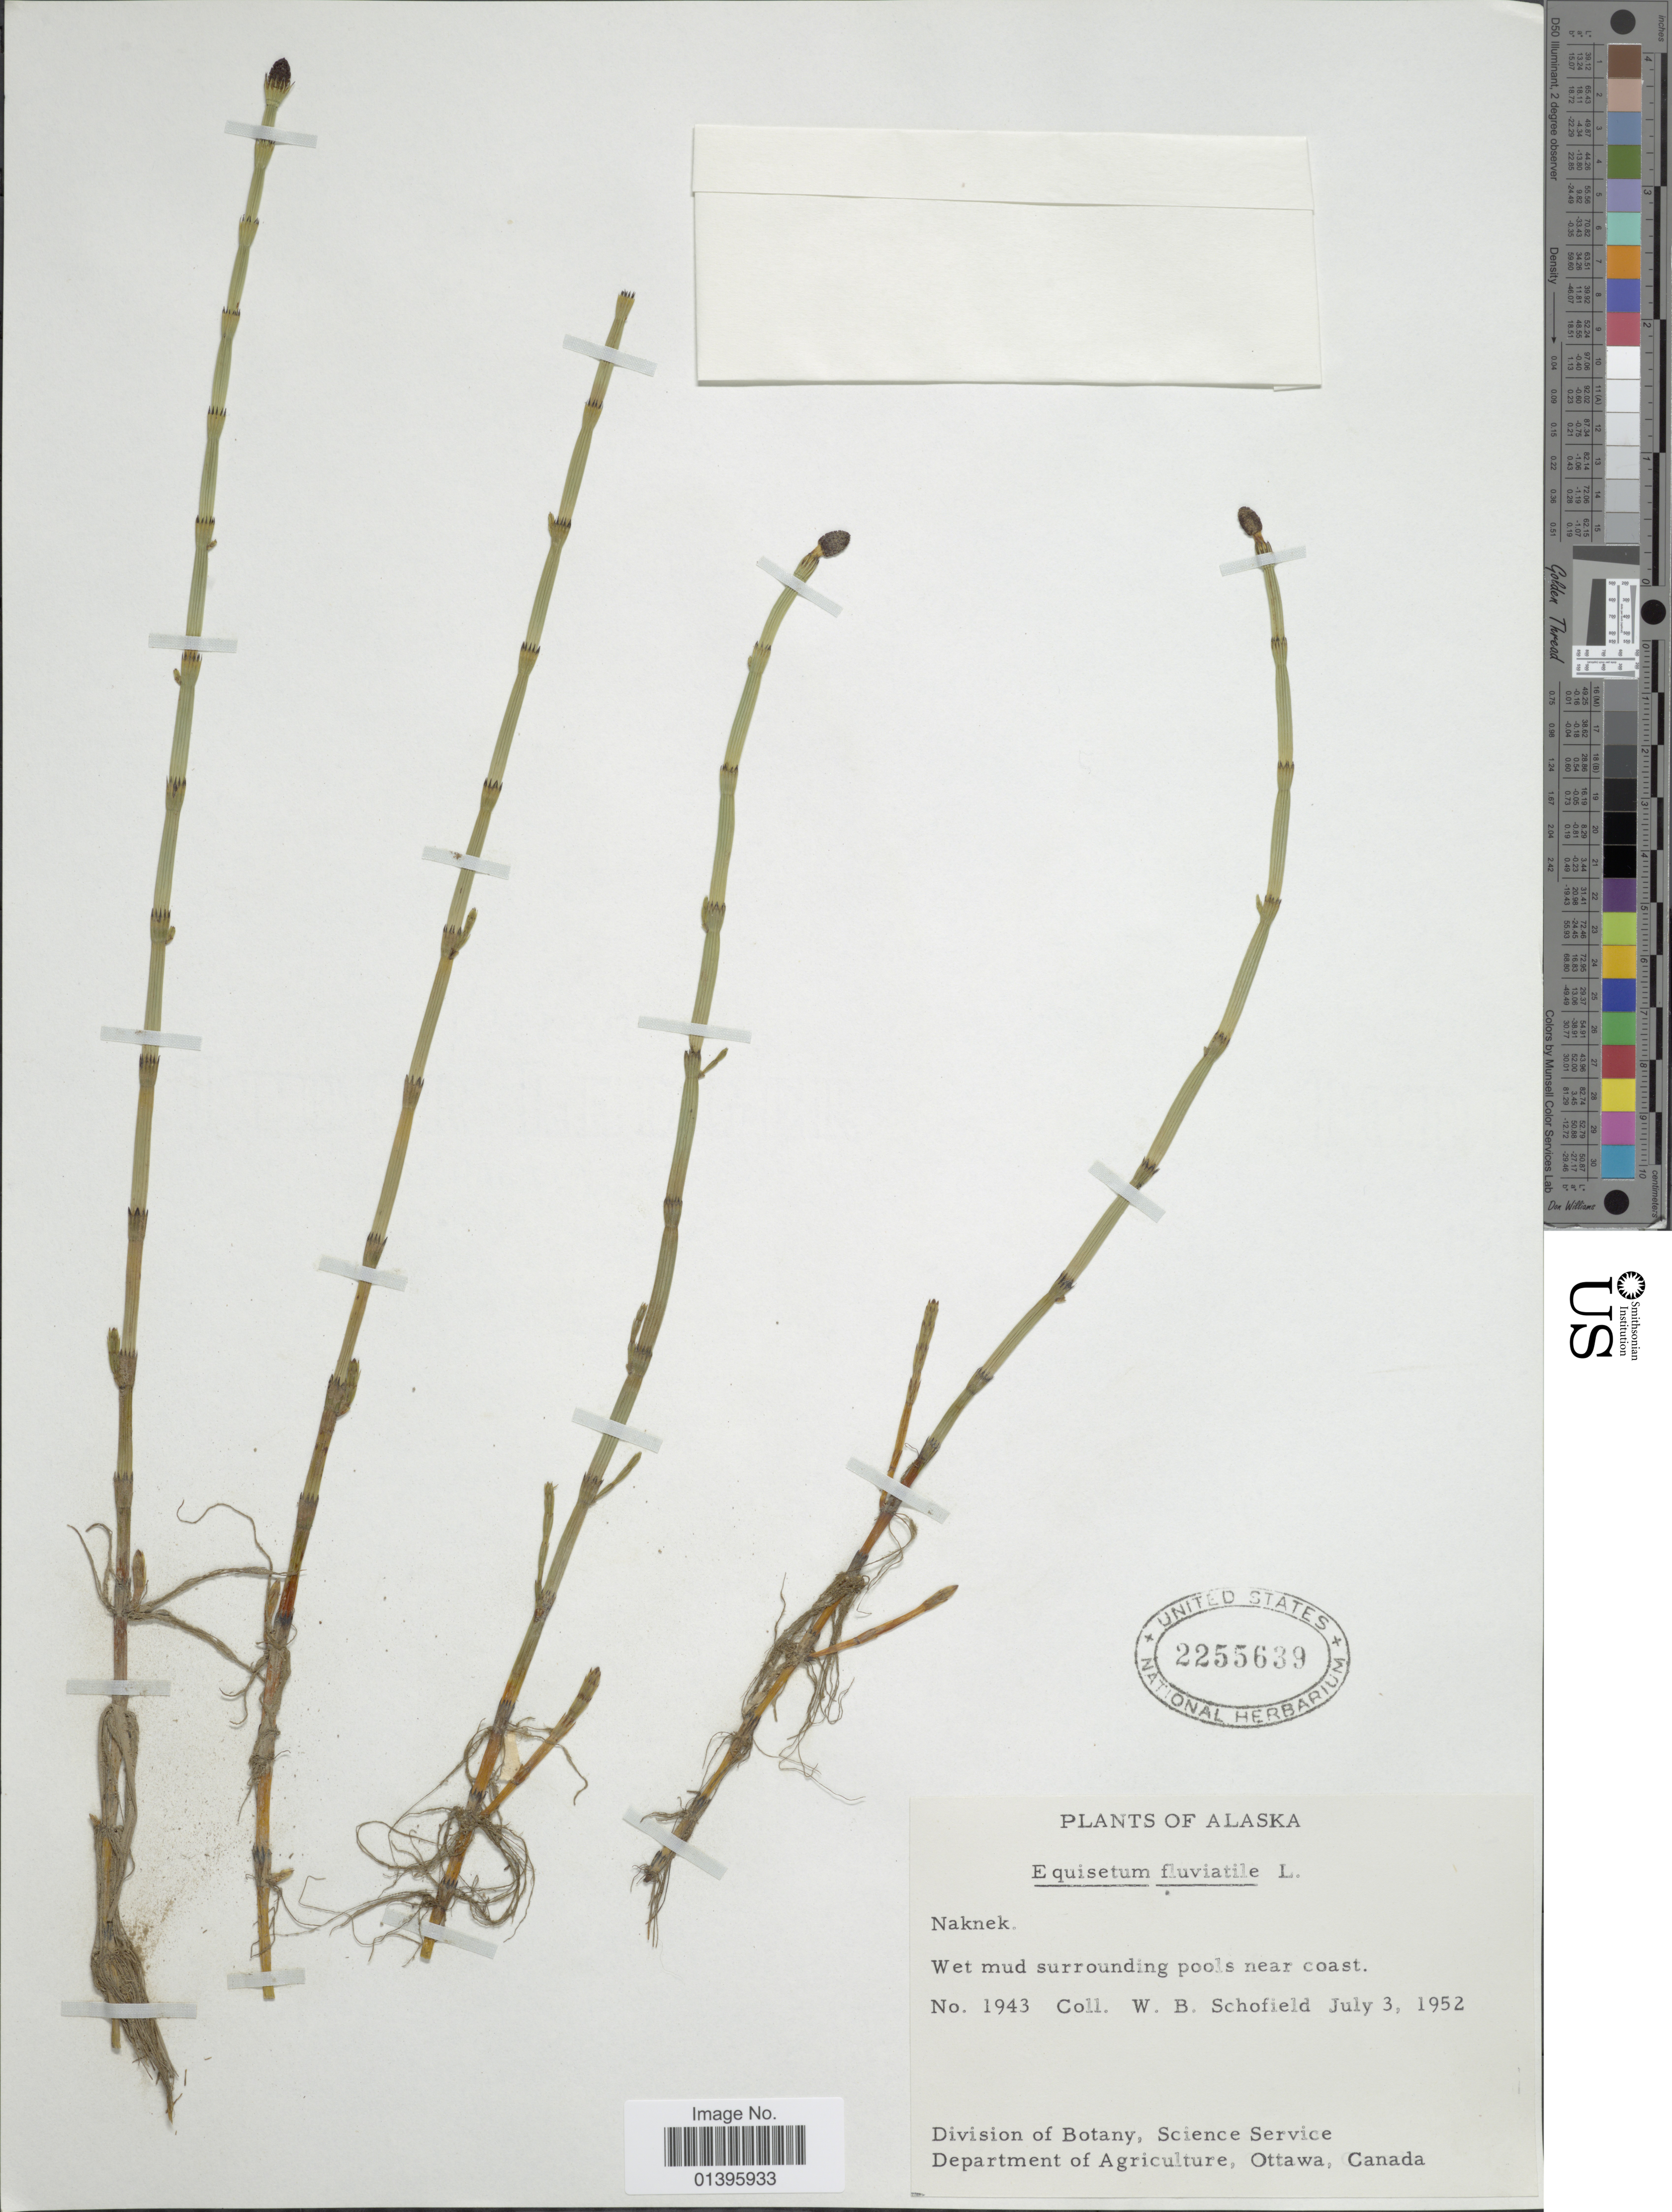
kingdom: Plantae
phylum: Tracheophyta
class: Polypodiopsida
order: Equisetales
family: Equisetaceae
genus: Equisetum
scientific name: Equisetum fluviatile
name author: L.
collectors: W. Schofield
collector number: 1943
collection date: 1952-07-03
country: United States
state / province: Alaska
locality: Naknek. Wet mud surrounding pools near coast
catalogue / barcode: US 2255639